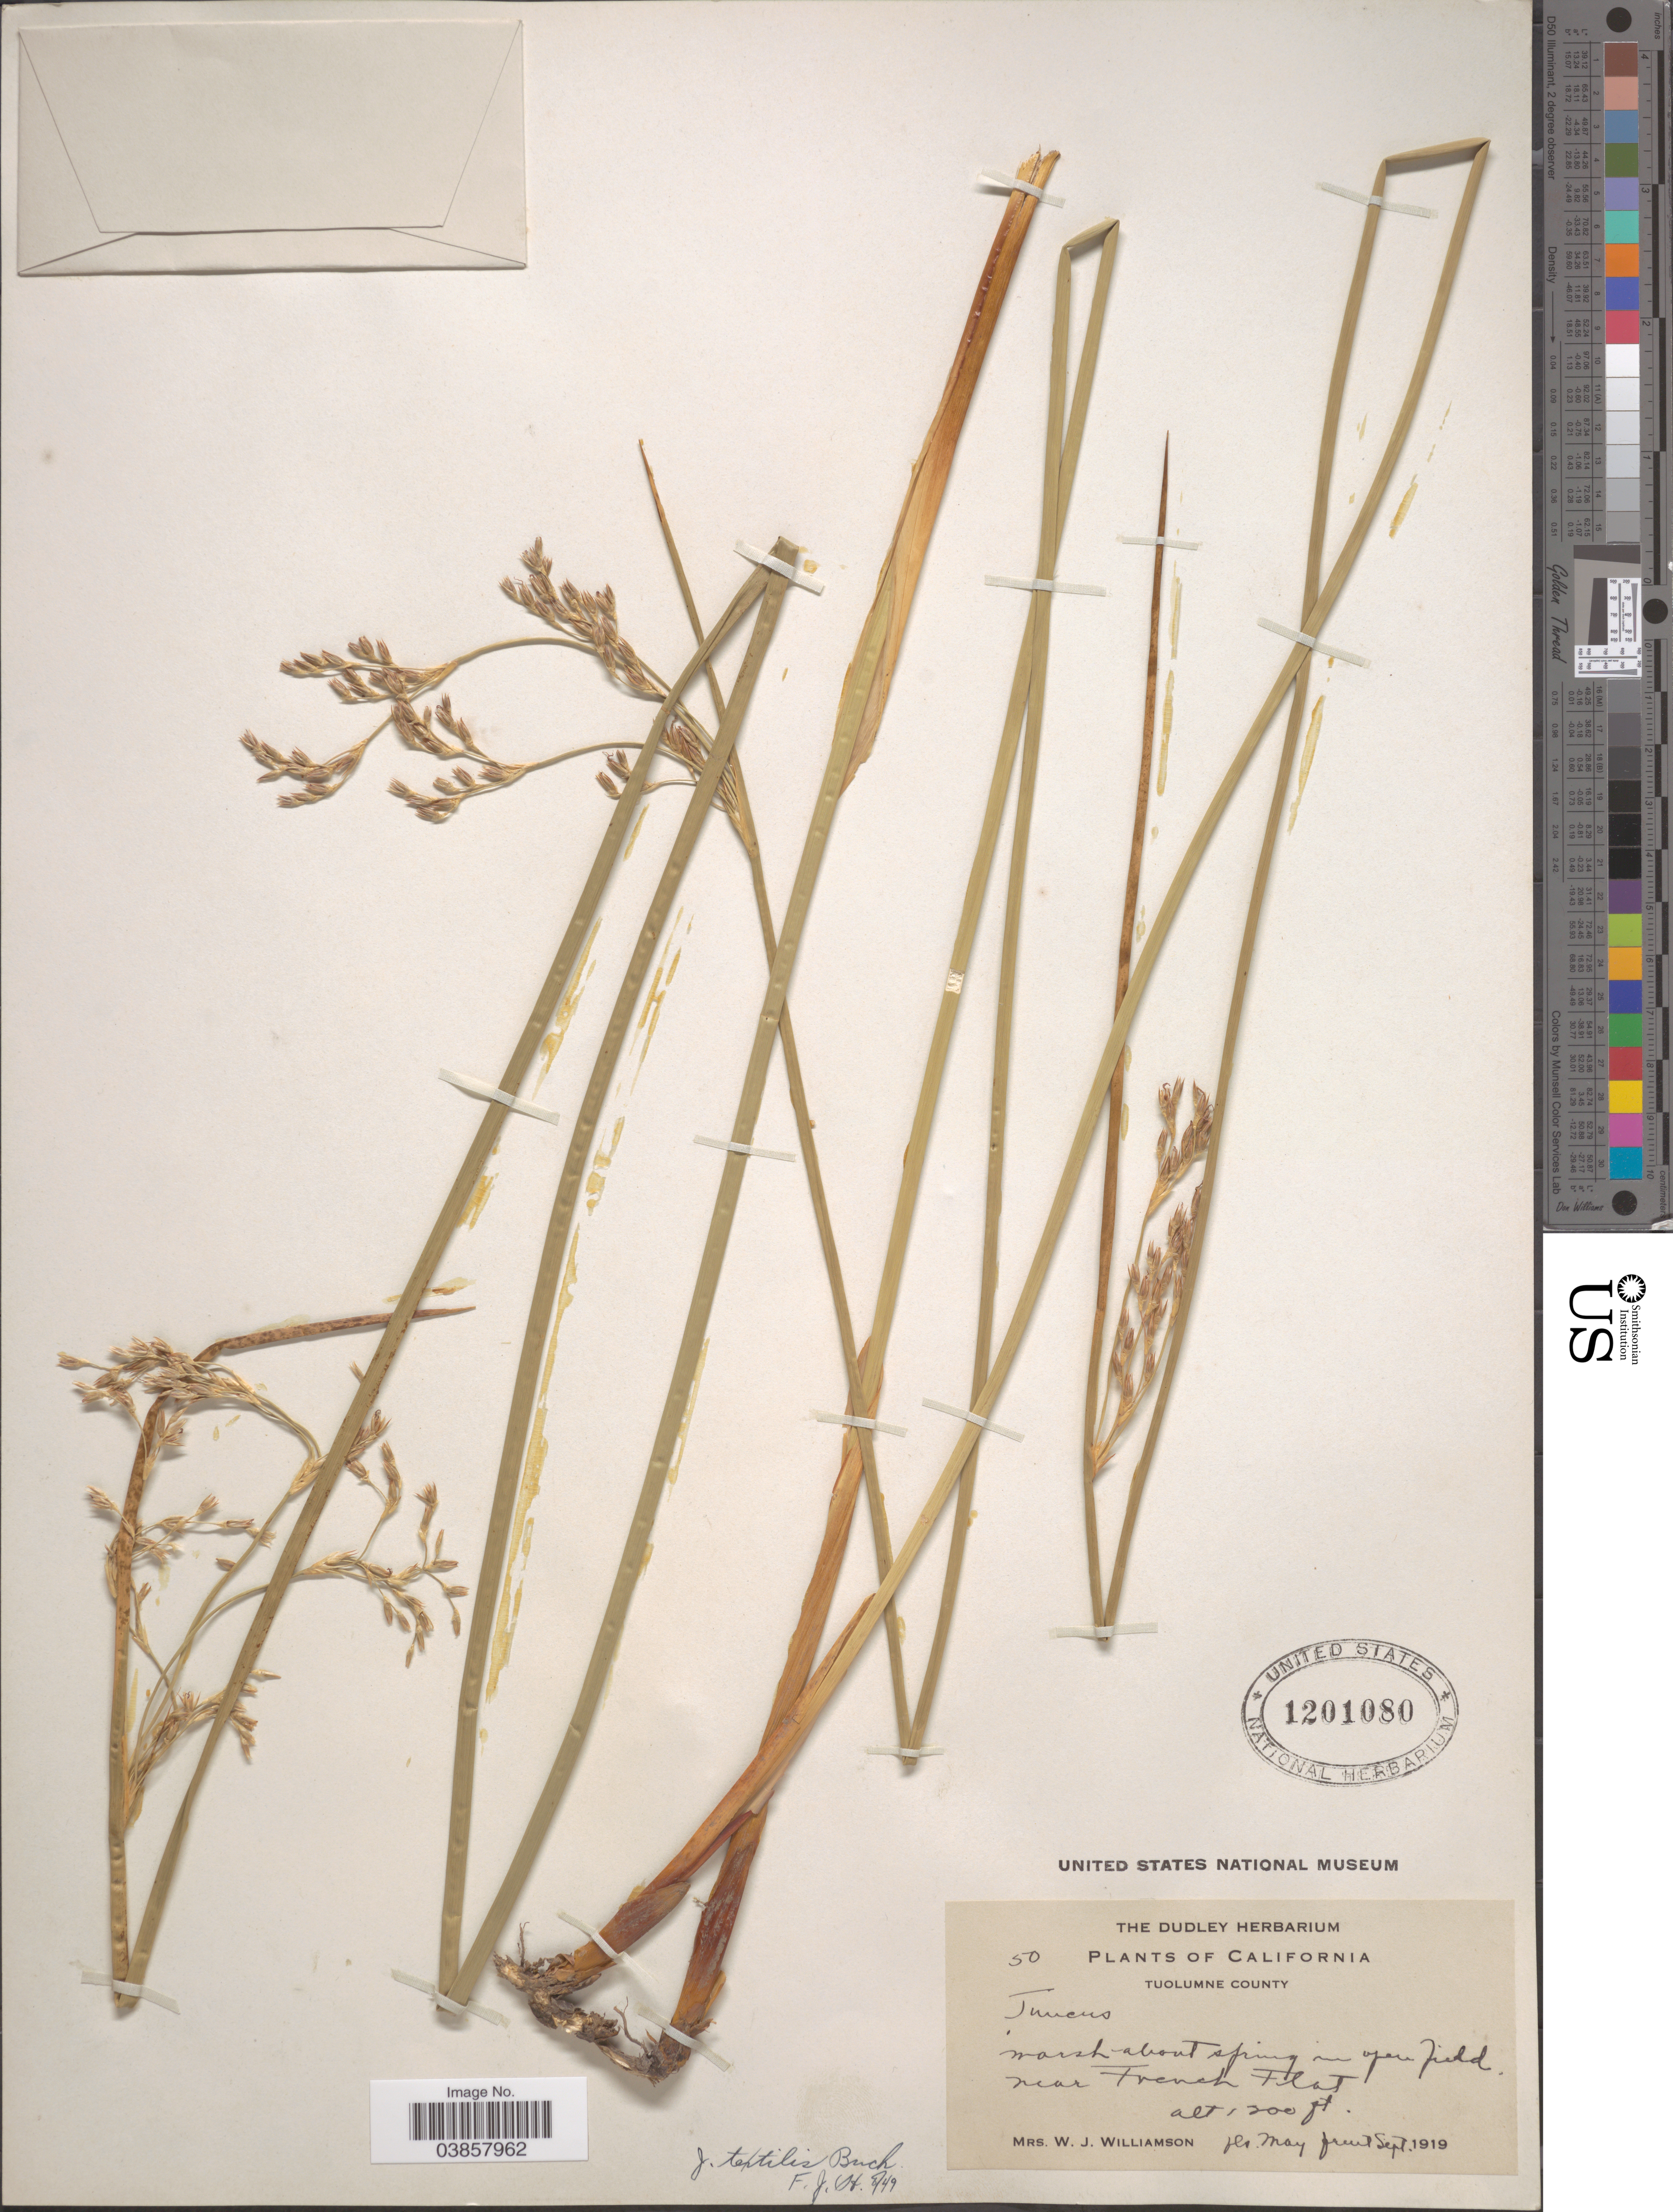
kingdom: Plantae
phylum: Tracheophyta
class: Liliopsida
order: Poales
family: Juncaceae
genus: Juncus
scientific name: Juncus textilis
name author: Buchenau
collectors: W. Williamson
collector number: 50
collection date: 1919-05/1919-09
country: United States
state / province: California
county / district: Tuolumne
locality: Toulumne County. Near French Flat.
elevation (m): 366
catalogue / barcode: US 1201080